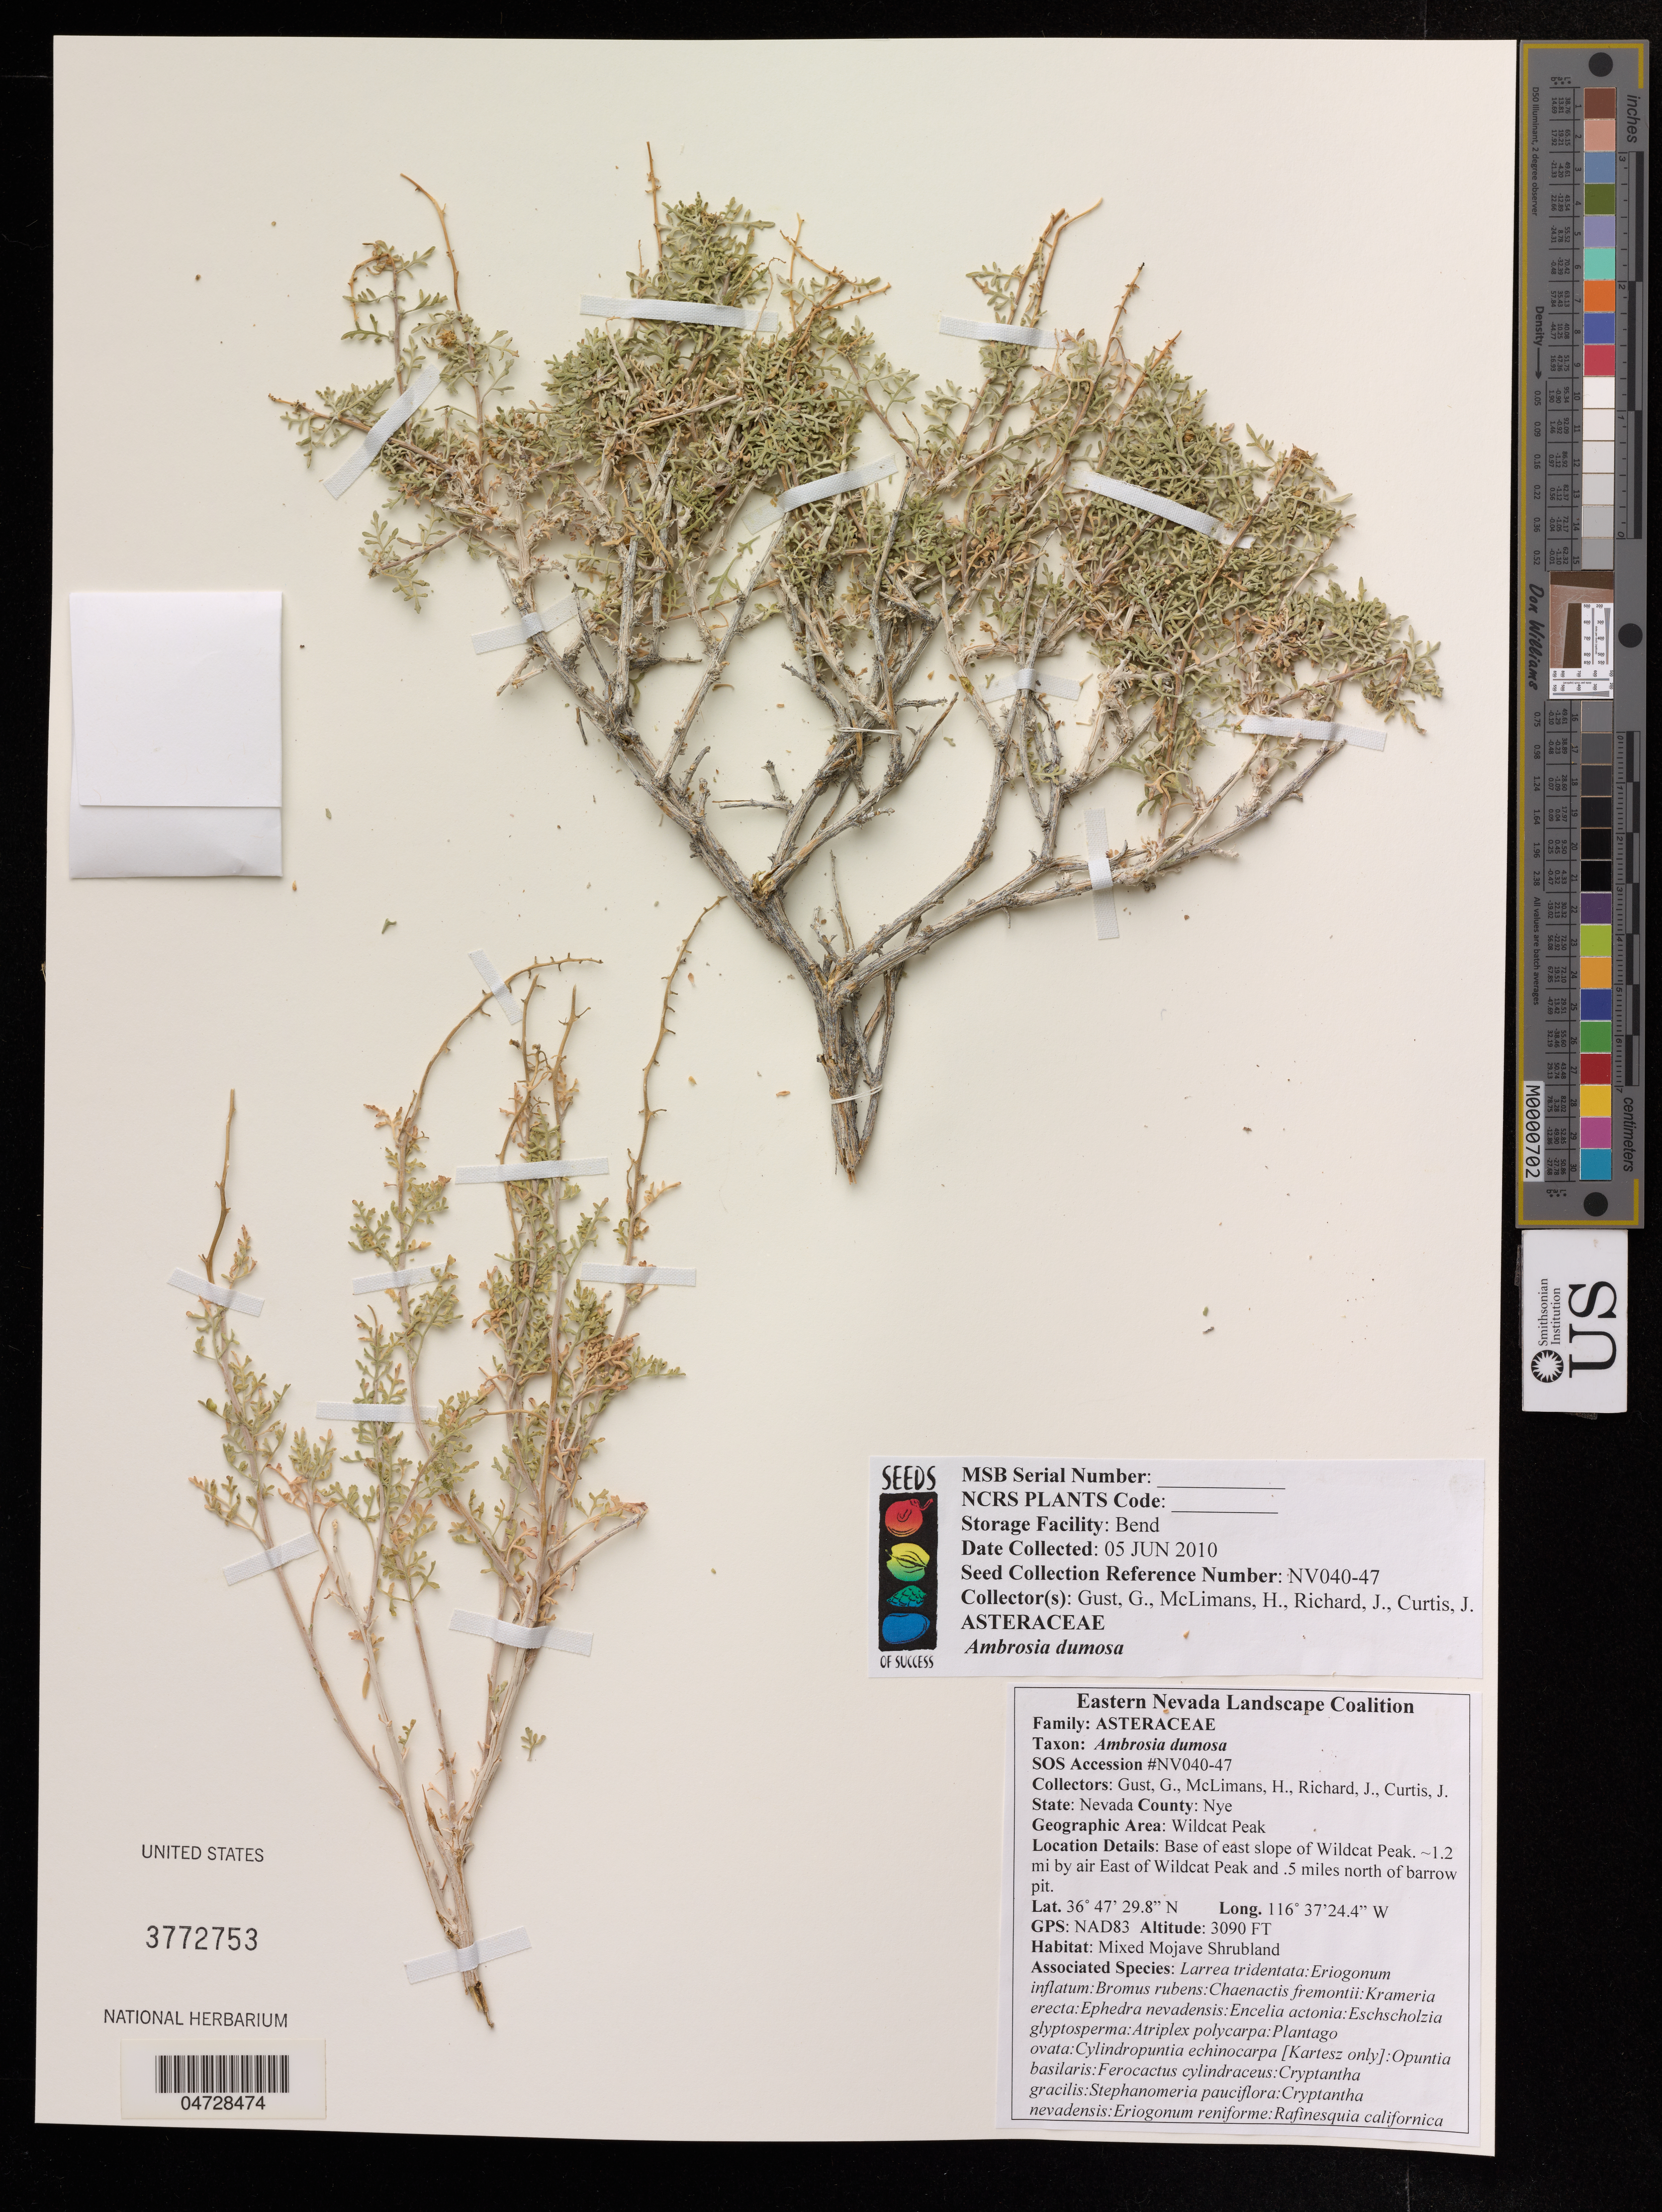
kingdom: Plantae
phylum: Tracheophyta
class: Magnoliopsida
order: Asterales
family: Asteraceae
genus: Ambrosia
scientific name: Ambrosia dumosa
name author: (A. Gray) W.W.Payne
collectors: G. Gust, J. Curtis & H. McLimans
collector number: NV040-47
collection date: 2010-06-05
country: United States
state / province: Nevada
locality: Nye, Wildcat Peak, Base of east slope of Wildcat Peak. ~1.2mi by air East of Wildcat Peak and .5 miles north of barrow pit.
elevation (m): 942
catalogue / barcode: US 3772753